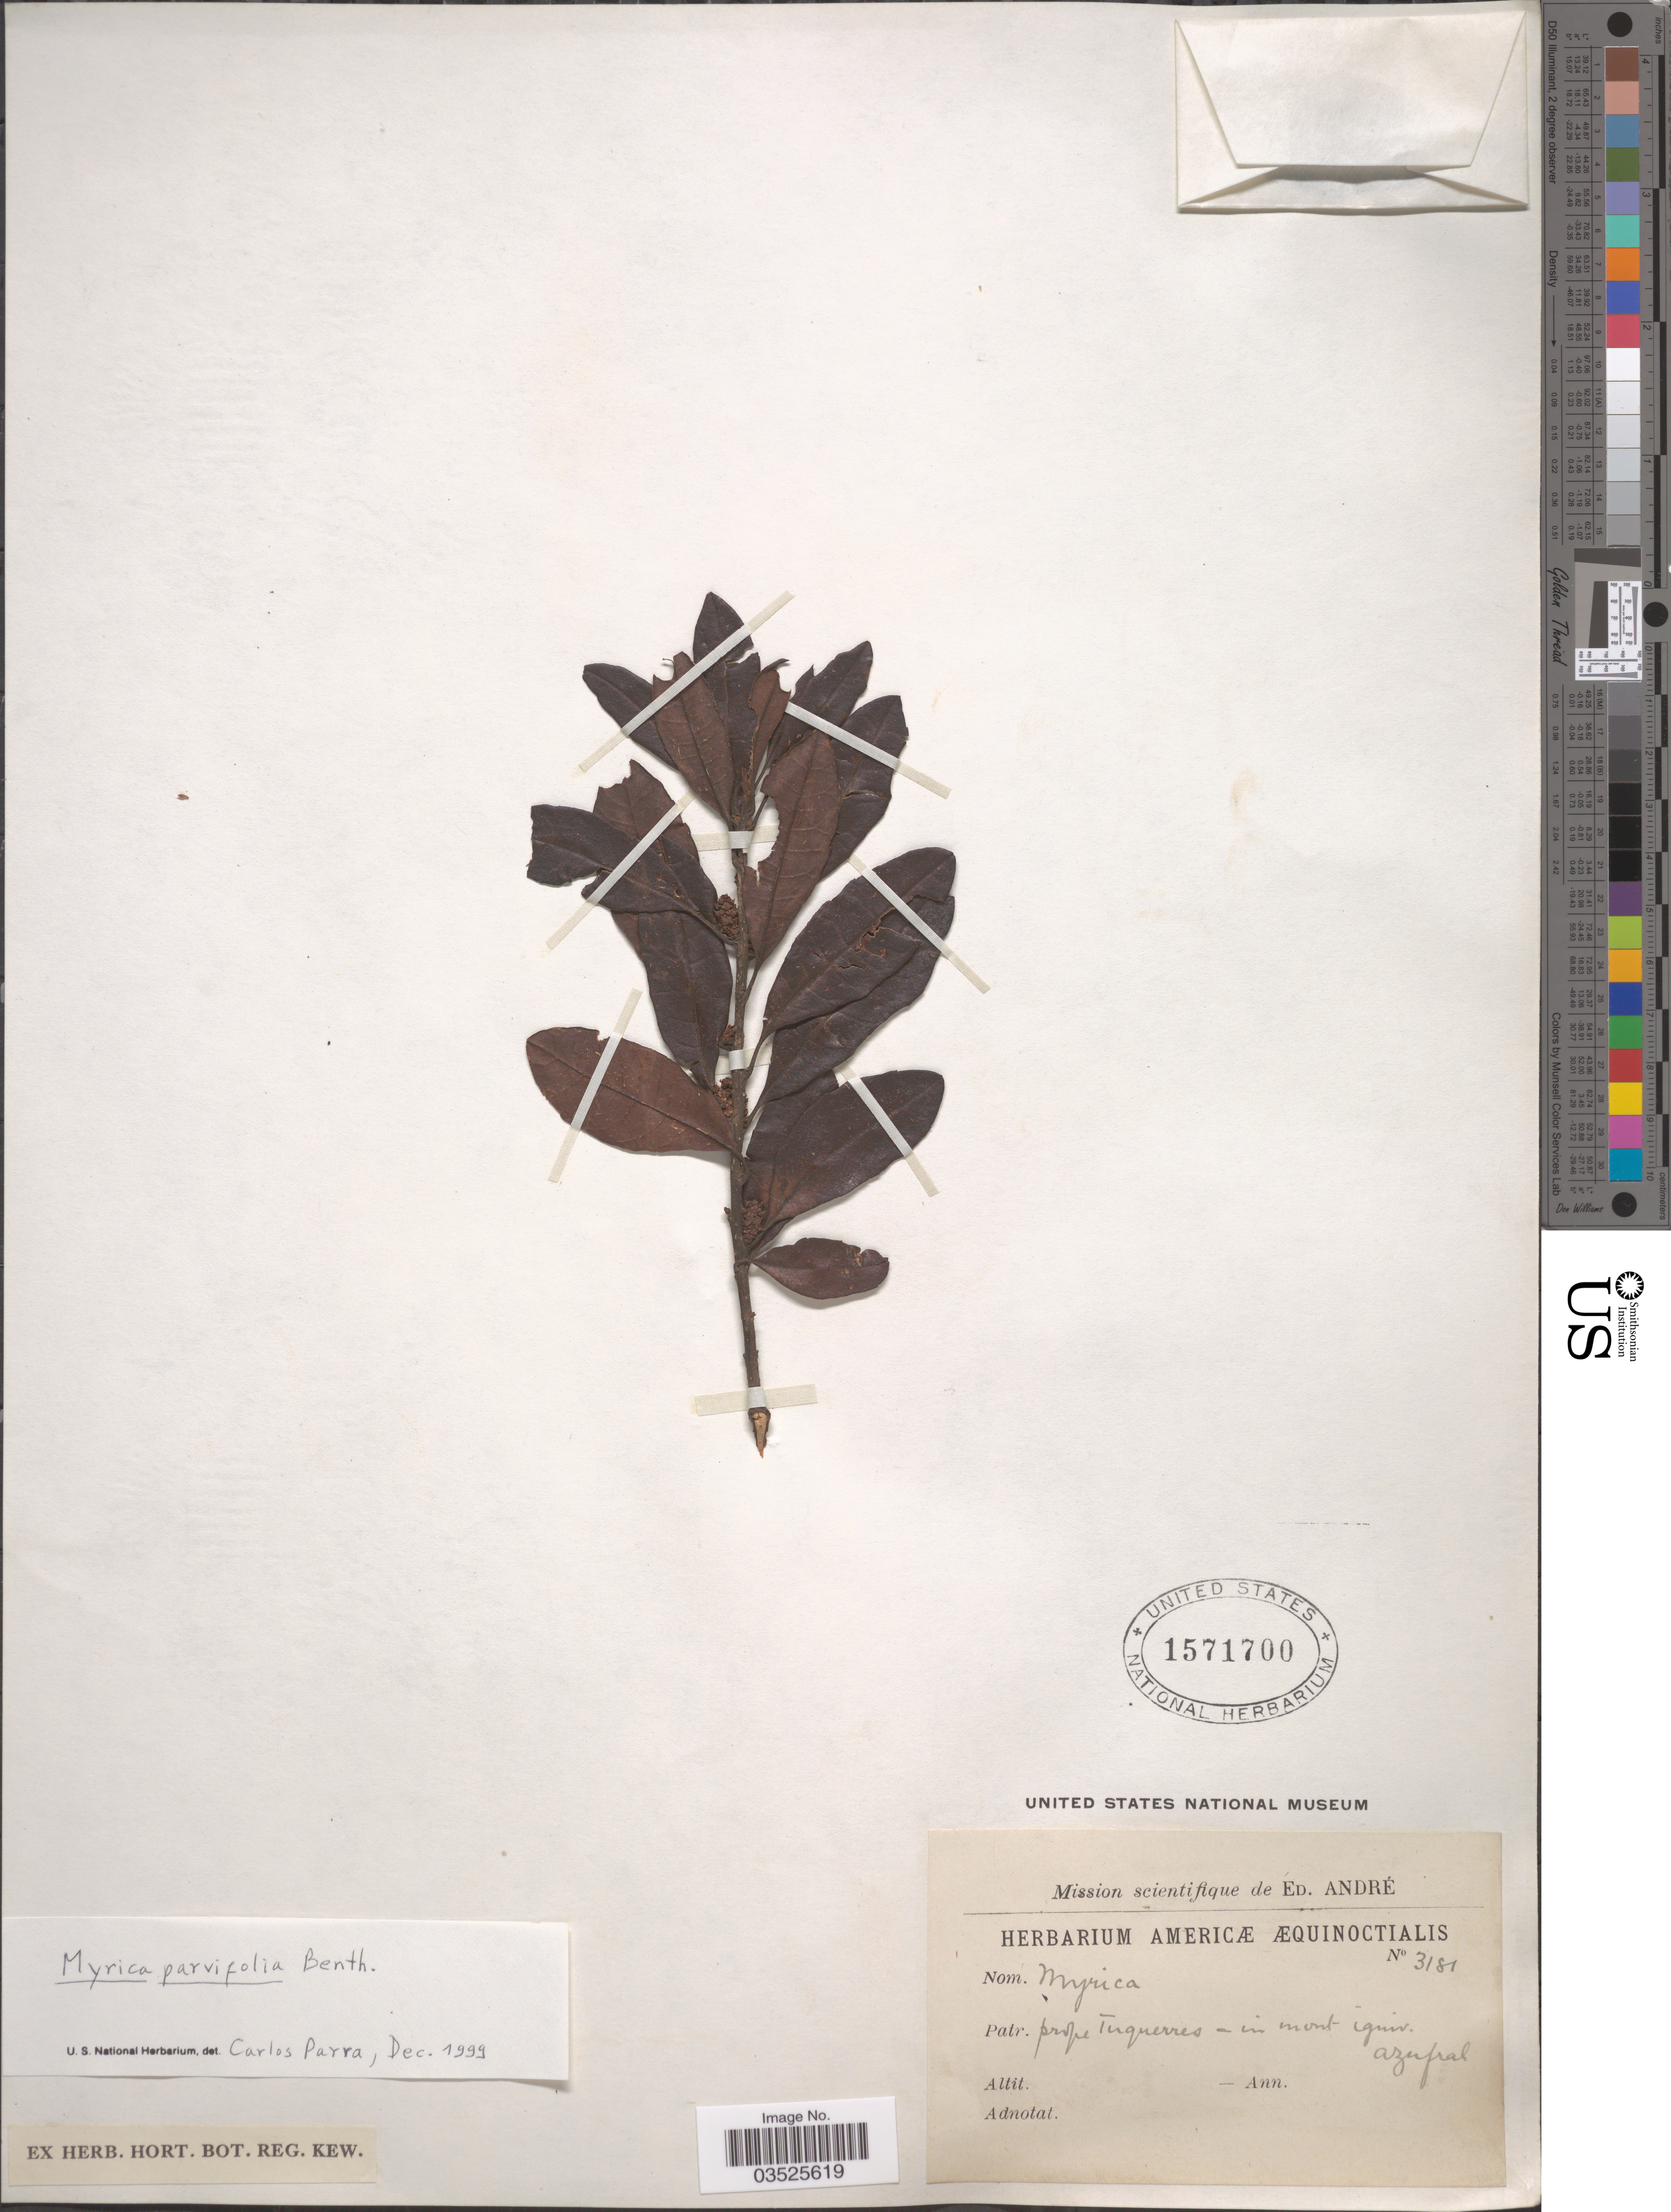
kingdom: Plantae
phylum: Tracheophyta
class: Magnoliopsida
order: Fagales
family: Myricaceae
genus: Morella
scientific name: Morella parvifolia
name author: (Benth.) Parra-Os.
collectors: E. Andre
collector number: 3181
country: Colombia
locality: Patr. prope Tuquerres - in mont. iguiv. azufral.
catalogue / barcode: US 1571700